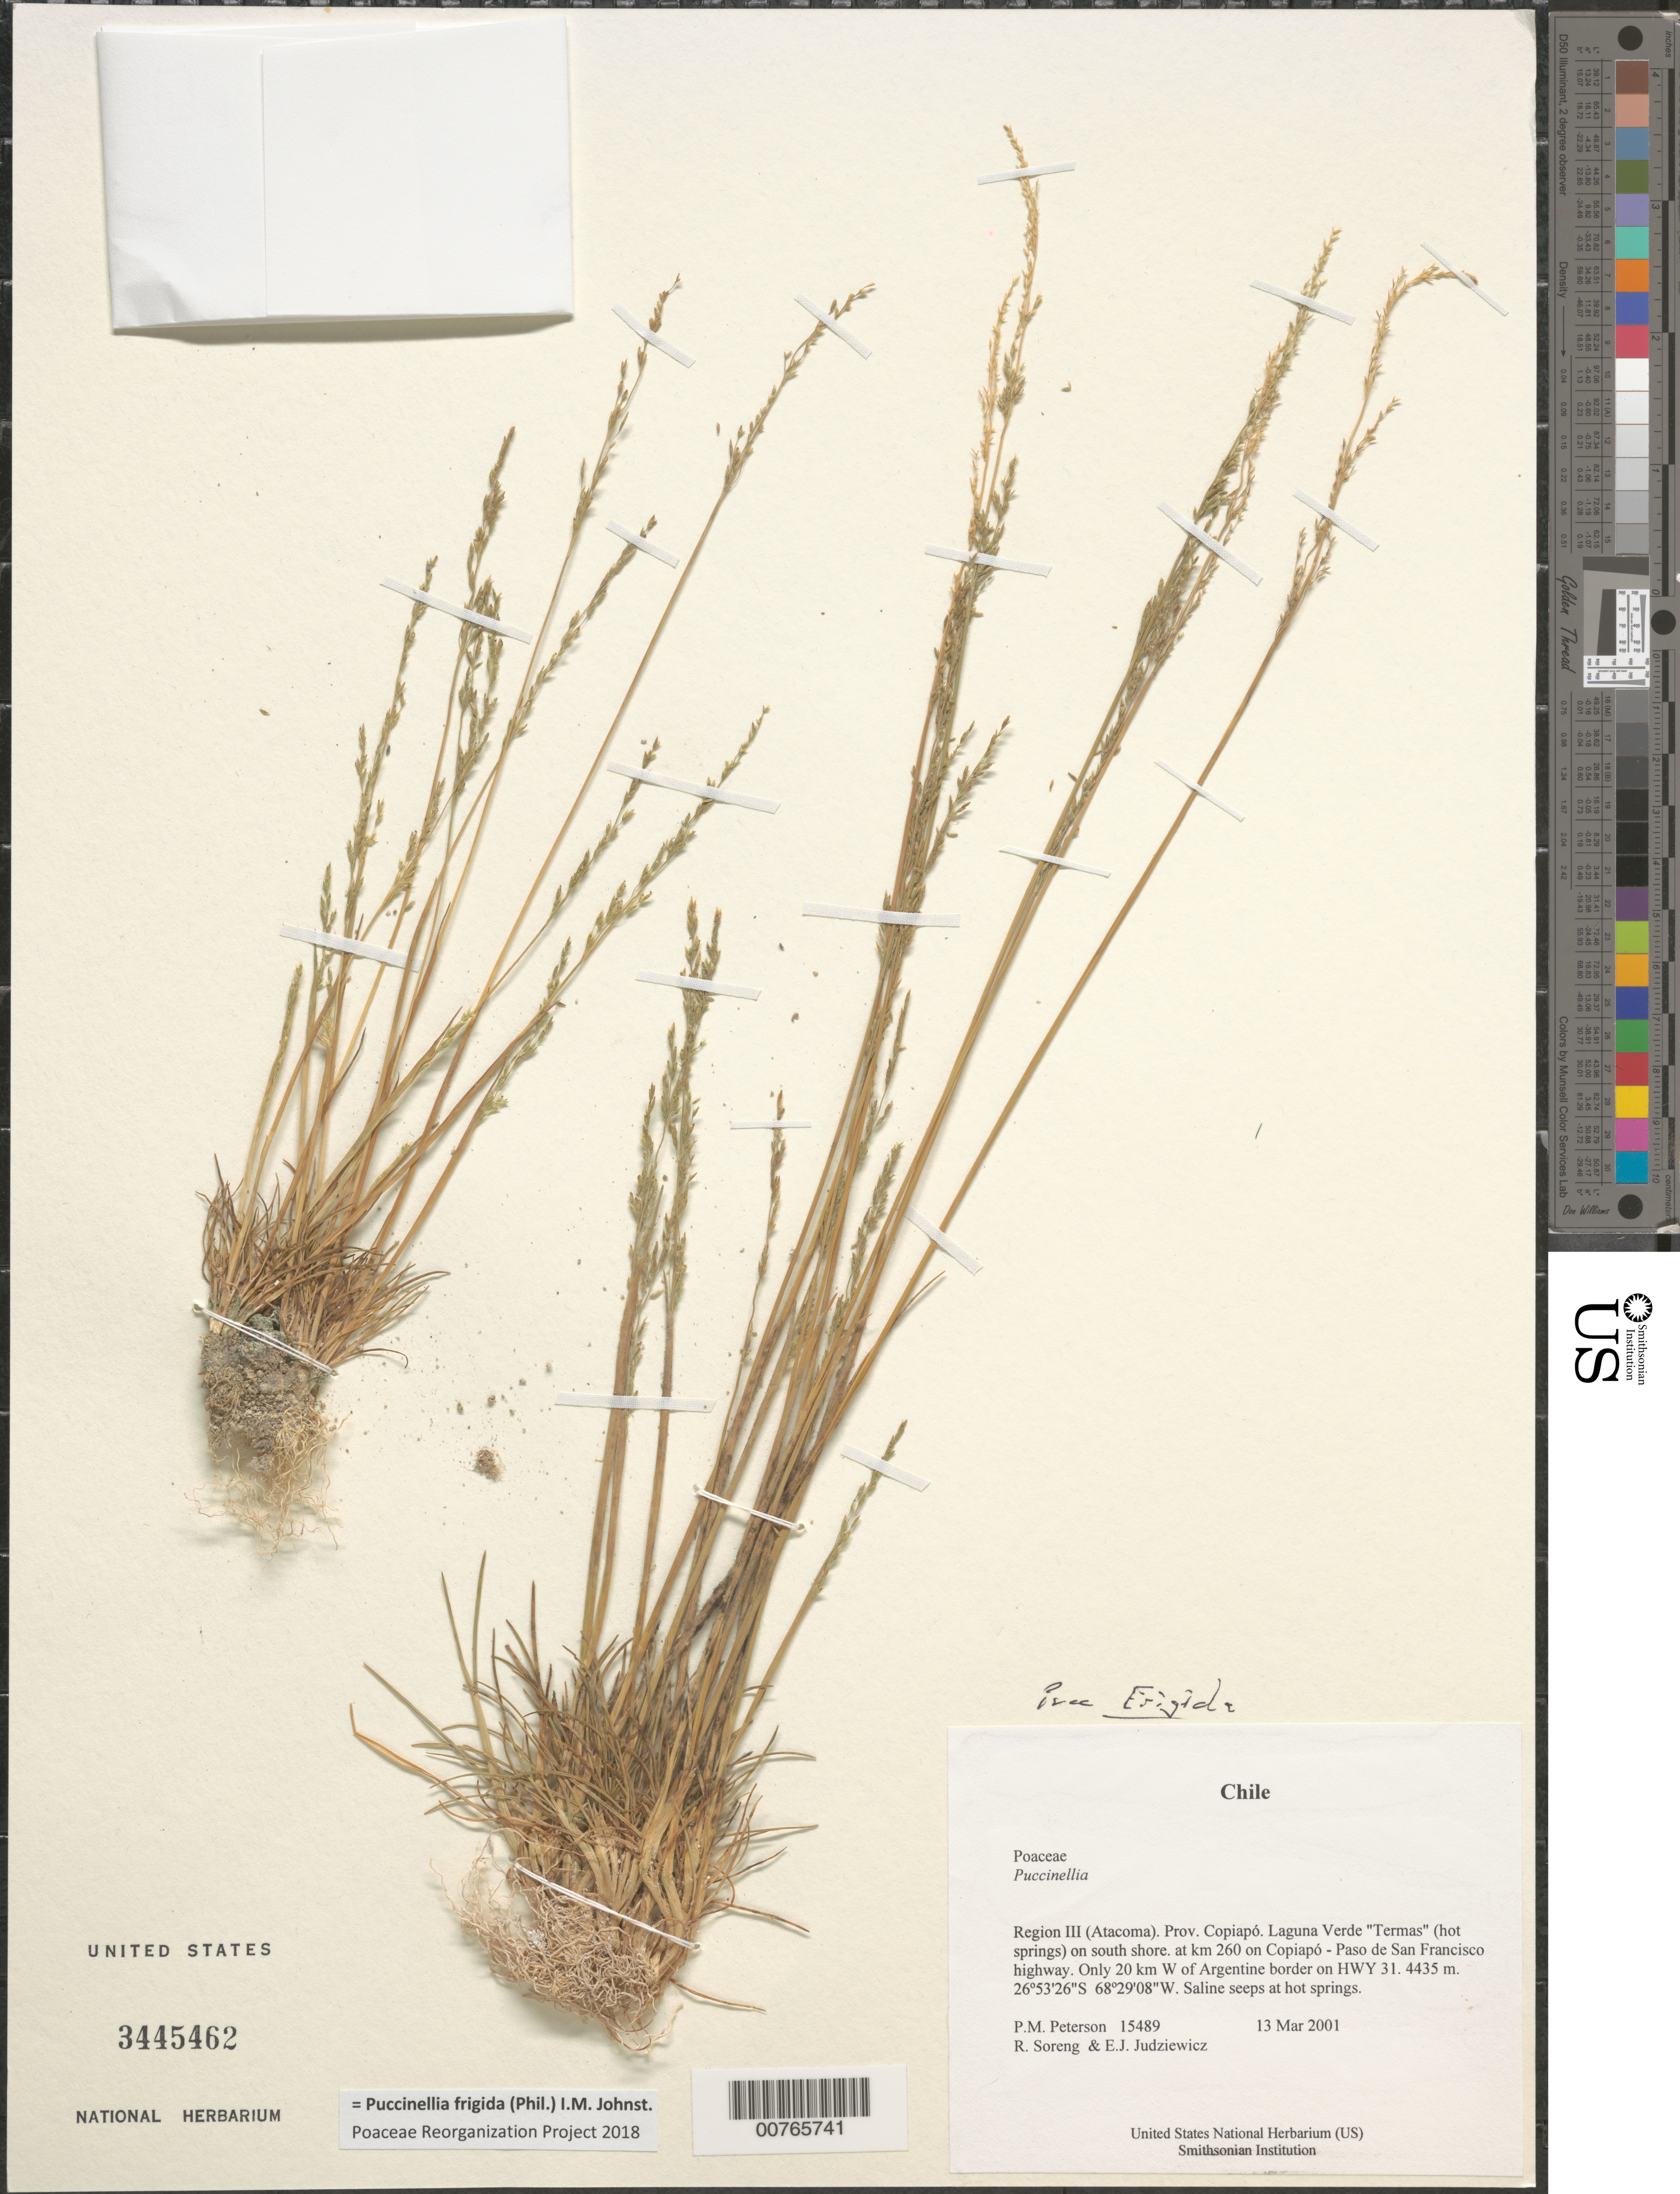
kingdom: Plantae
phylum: Tracheophyta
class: Liliopsida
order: Poales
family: Poaceae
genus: Puccinellia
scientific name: Puccinellia frigida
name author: (Phil.) I.M. Johnst.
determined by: Poaceae Reorganization Project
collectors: P. M. Peterson, R. J. Soreng & E. J. Judziewicz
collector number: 15489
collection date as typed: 13 Mar 2001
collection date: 2001-03-13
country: Chile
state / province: Atacama (III)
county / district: Copiapó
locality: Laguna Verde "Termas" (hot springs) on south shore. at km 260 on Copiapó - Paso de San Francisco highway. Only 20 km W of Argentine border on HWY 31.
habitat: Saline seeps at hot springs.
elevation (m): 4435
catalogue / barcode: US 3445462